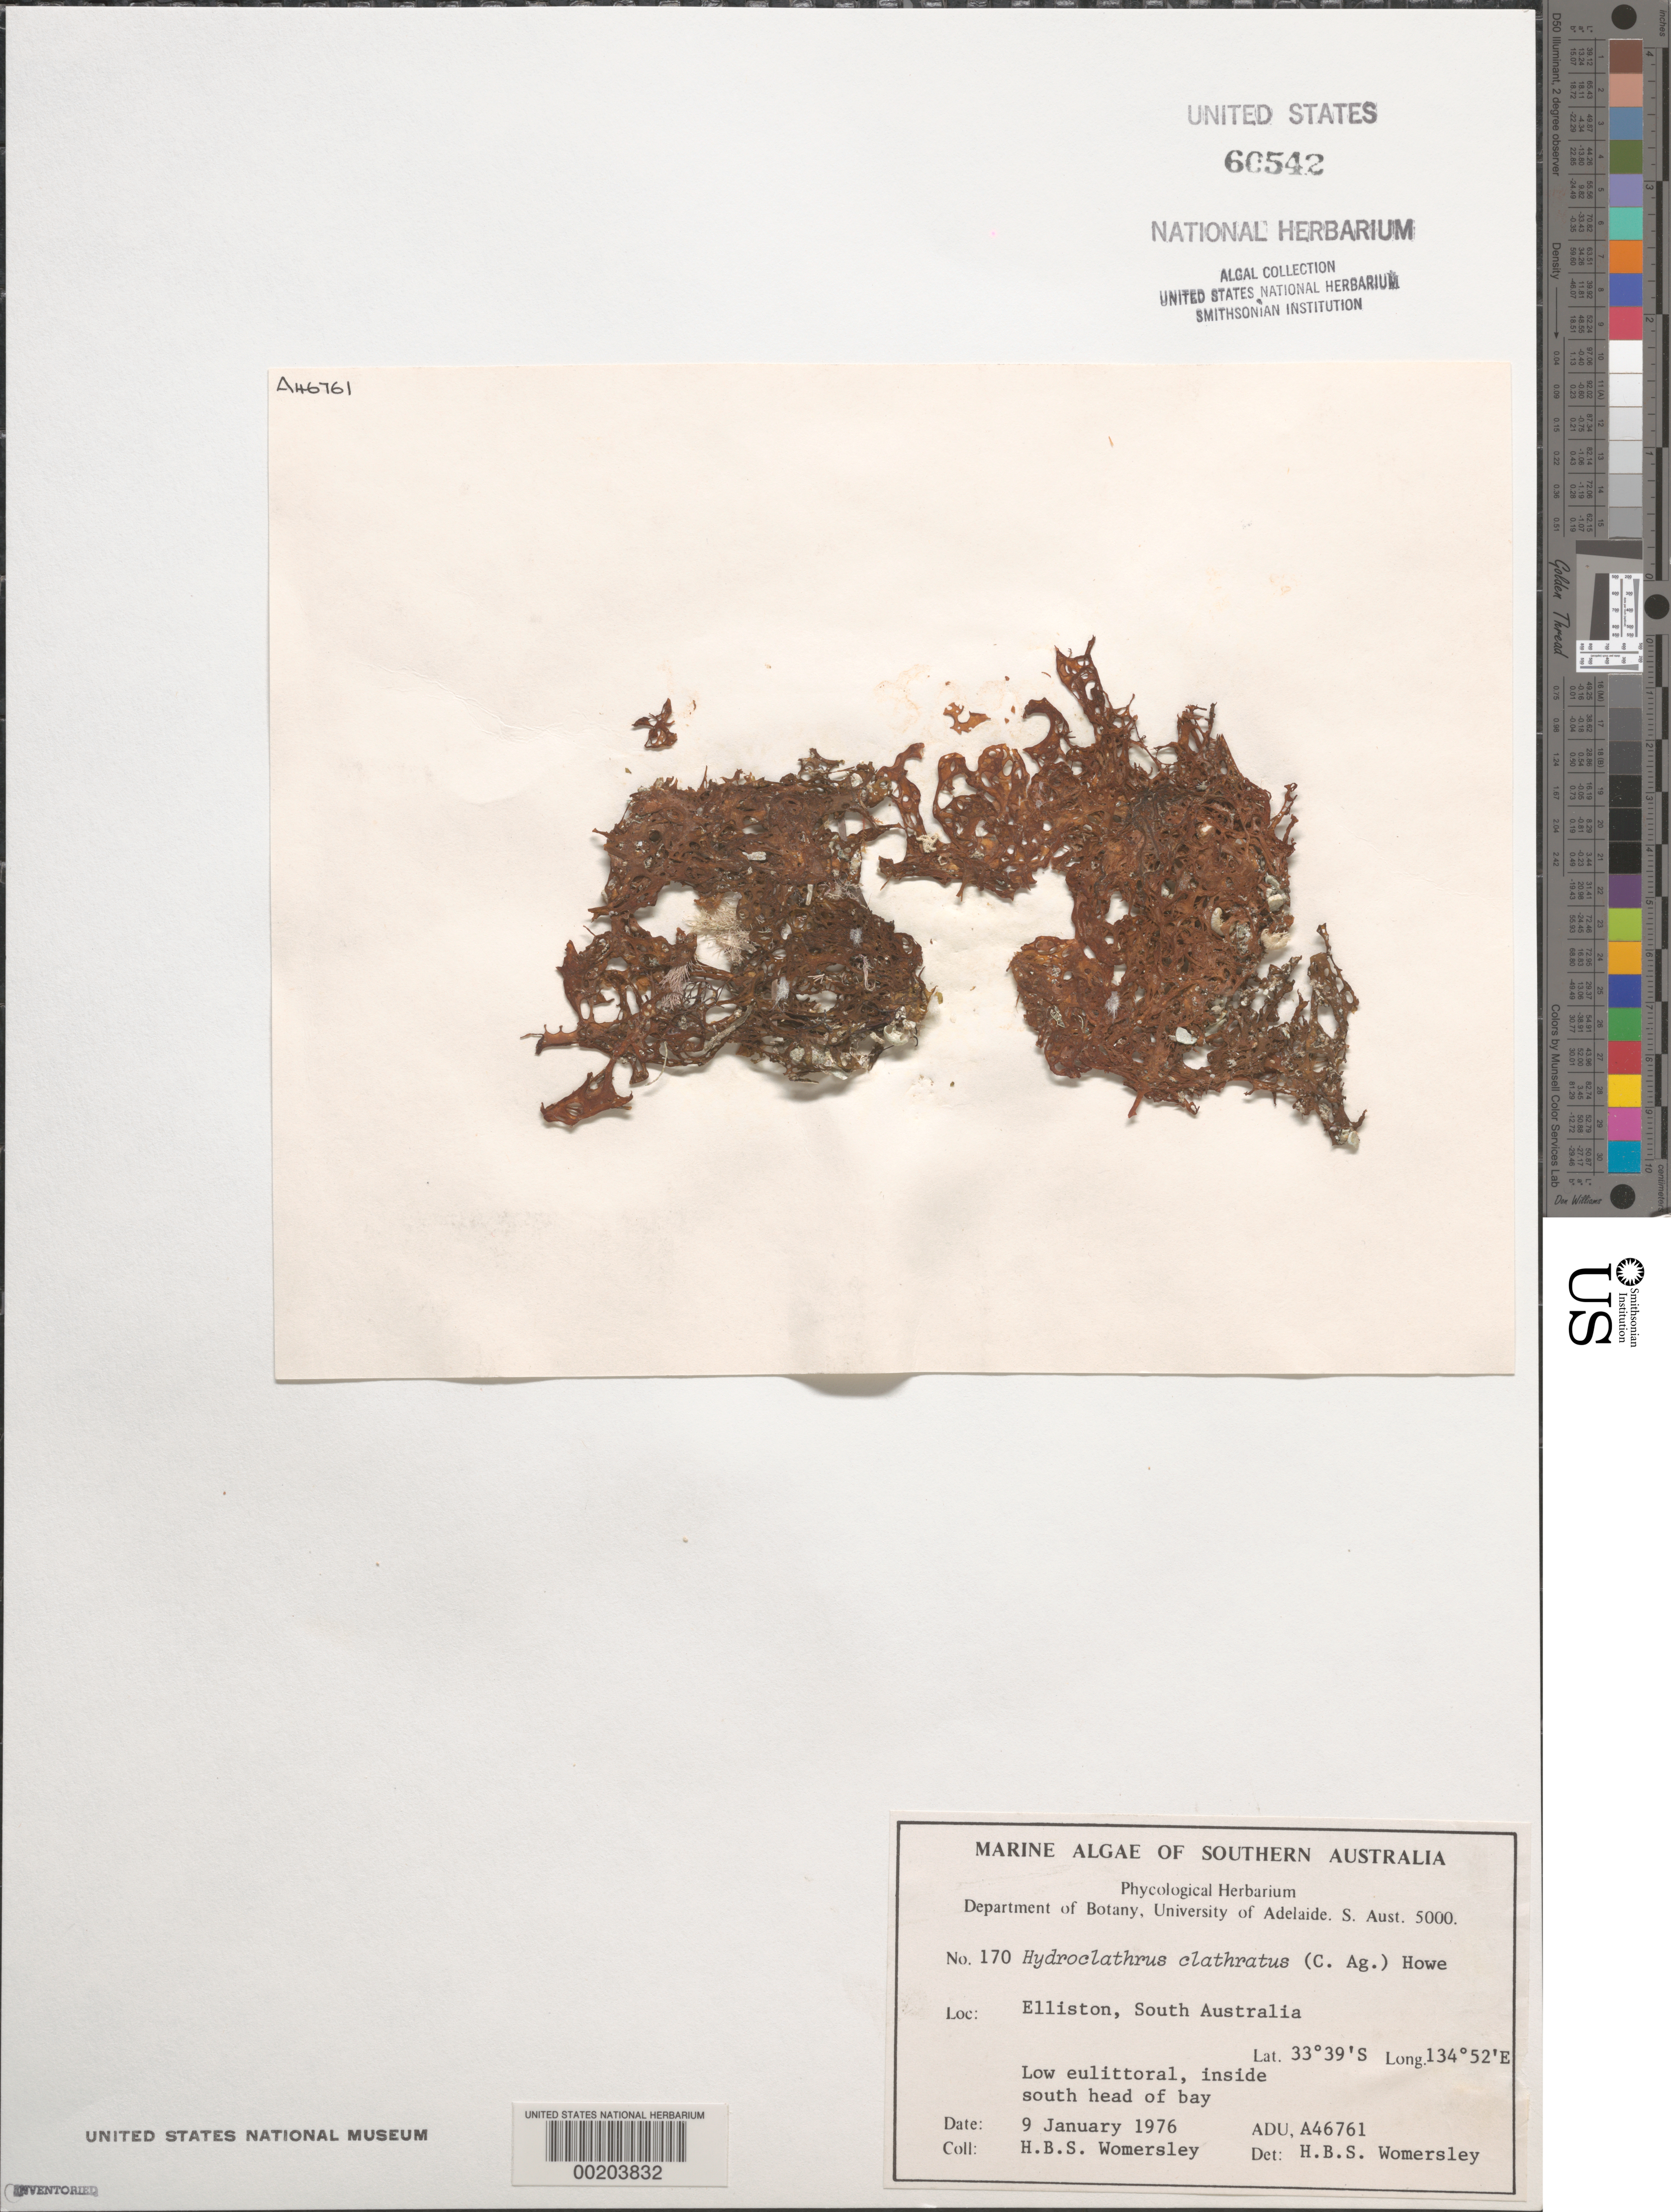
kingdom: Chromista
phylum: Ochrophyta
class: Phaeophyceae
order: Scytosiphonales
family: Scytosiphonaceae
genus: Hydroclathrus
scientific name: Hydroclathrus clathratus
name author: (C. Agardh) M. Howe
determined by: Womersley, H. B. S.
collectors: H. B. S. Womersley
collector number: ADU A46761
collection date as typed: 09 Jan 1976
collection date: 1976-01-09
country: Australia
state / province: South Australia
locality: Elliston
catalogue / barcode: US 60542